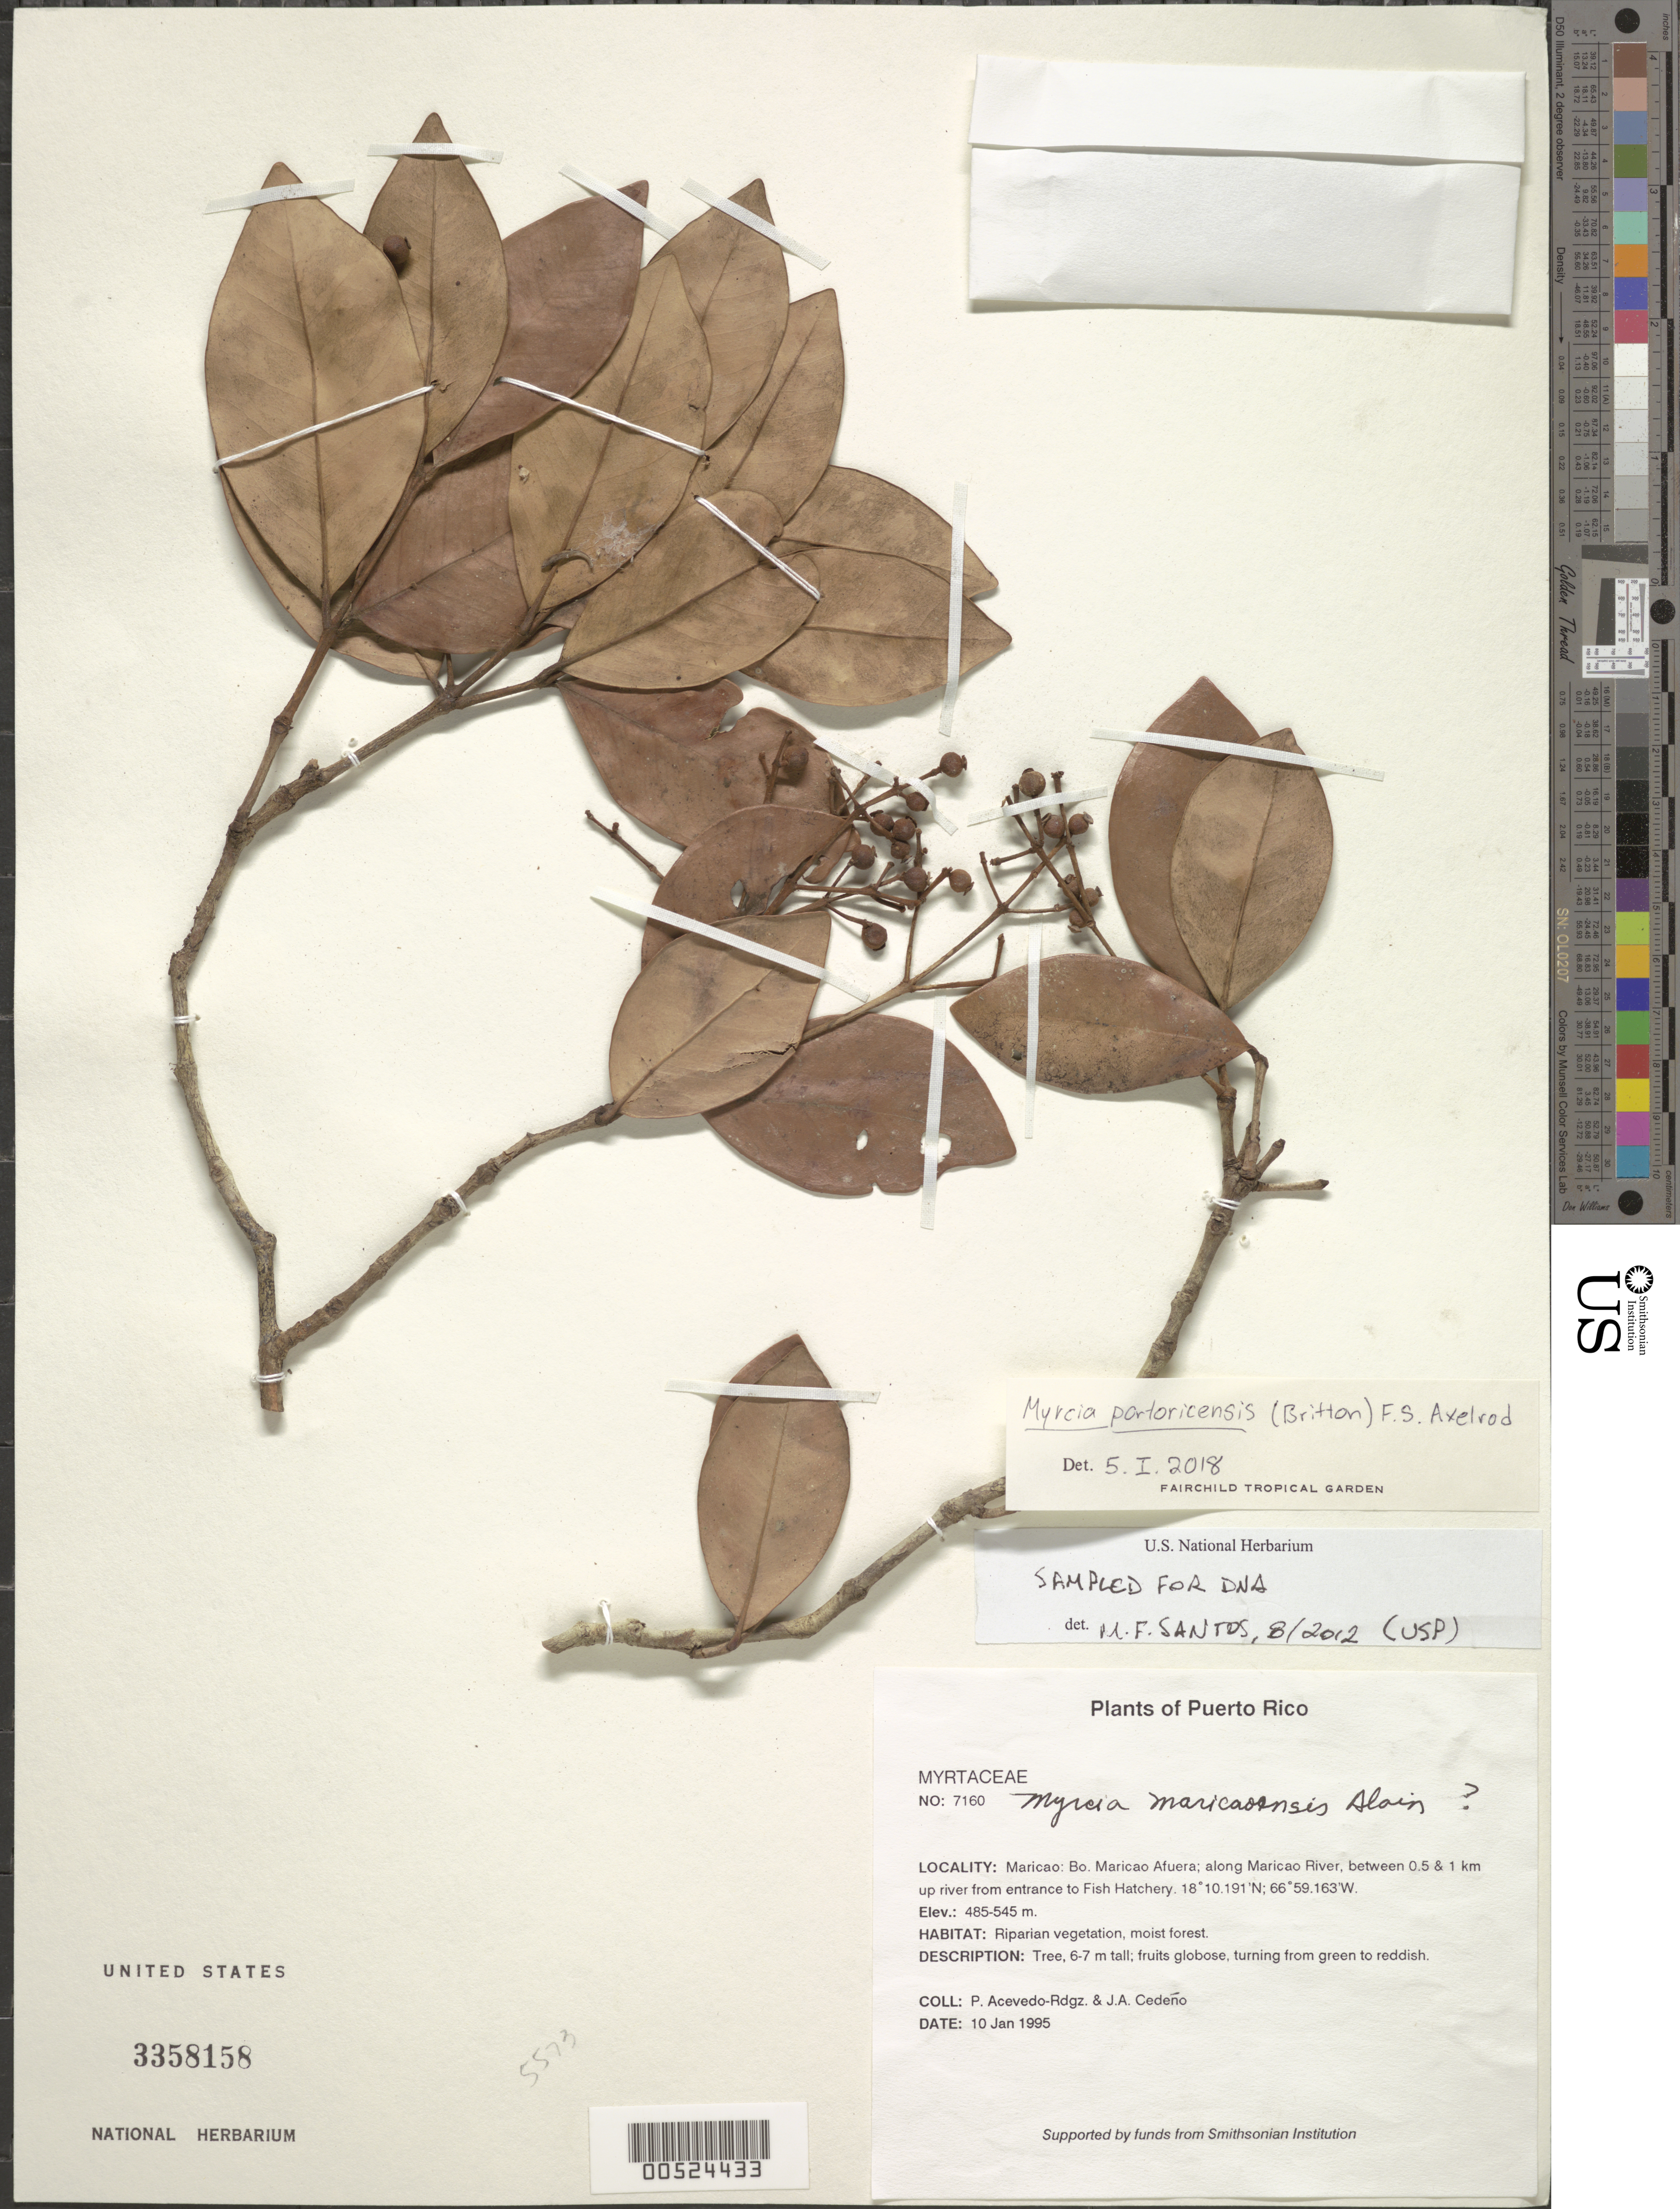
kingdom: Plantae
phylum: Tracheophyta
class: Magnoliopsida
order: Myrtales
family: Myrtaceae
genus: Myrcia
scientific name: Myrcia portoricensis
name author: (Britton) Cedeño-Mald. & Breckon ex F.S. Axelrod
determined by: Fairchild Tropical Garden (UNITED STATES)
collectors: P. Acevedo-Rodr. & J. A. Cedeño M.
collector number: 7160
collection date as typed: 10 Jan 1995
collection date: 1995-01-10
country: Puerto Rico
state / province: Maricao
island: Puerto Rico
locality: Maricao: Bo. Maricao Afuera; along Maricao River, between 0.5 & 1 km up river from entrance to Fish Hatchery.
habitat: Riparian vegetation, moist forest.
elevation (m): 485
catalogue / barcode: US 3358158